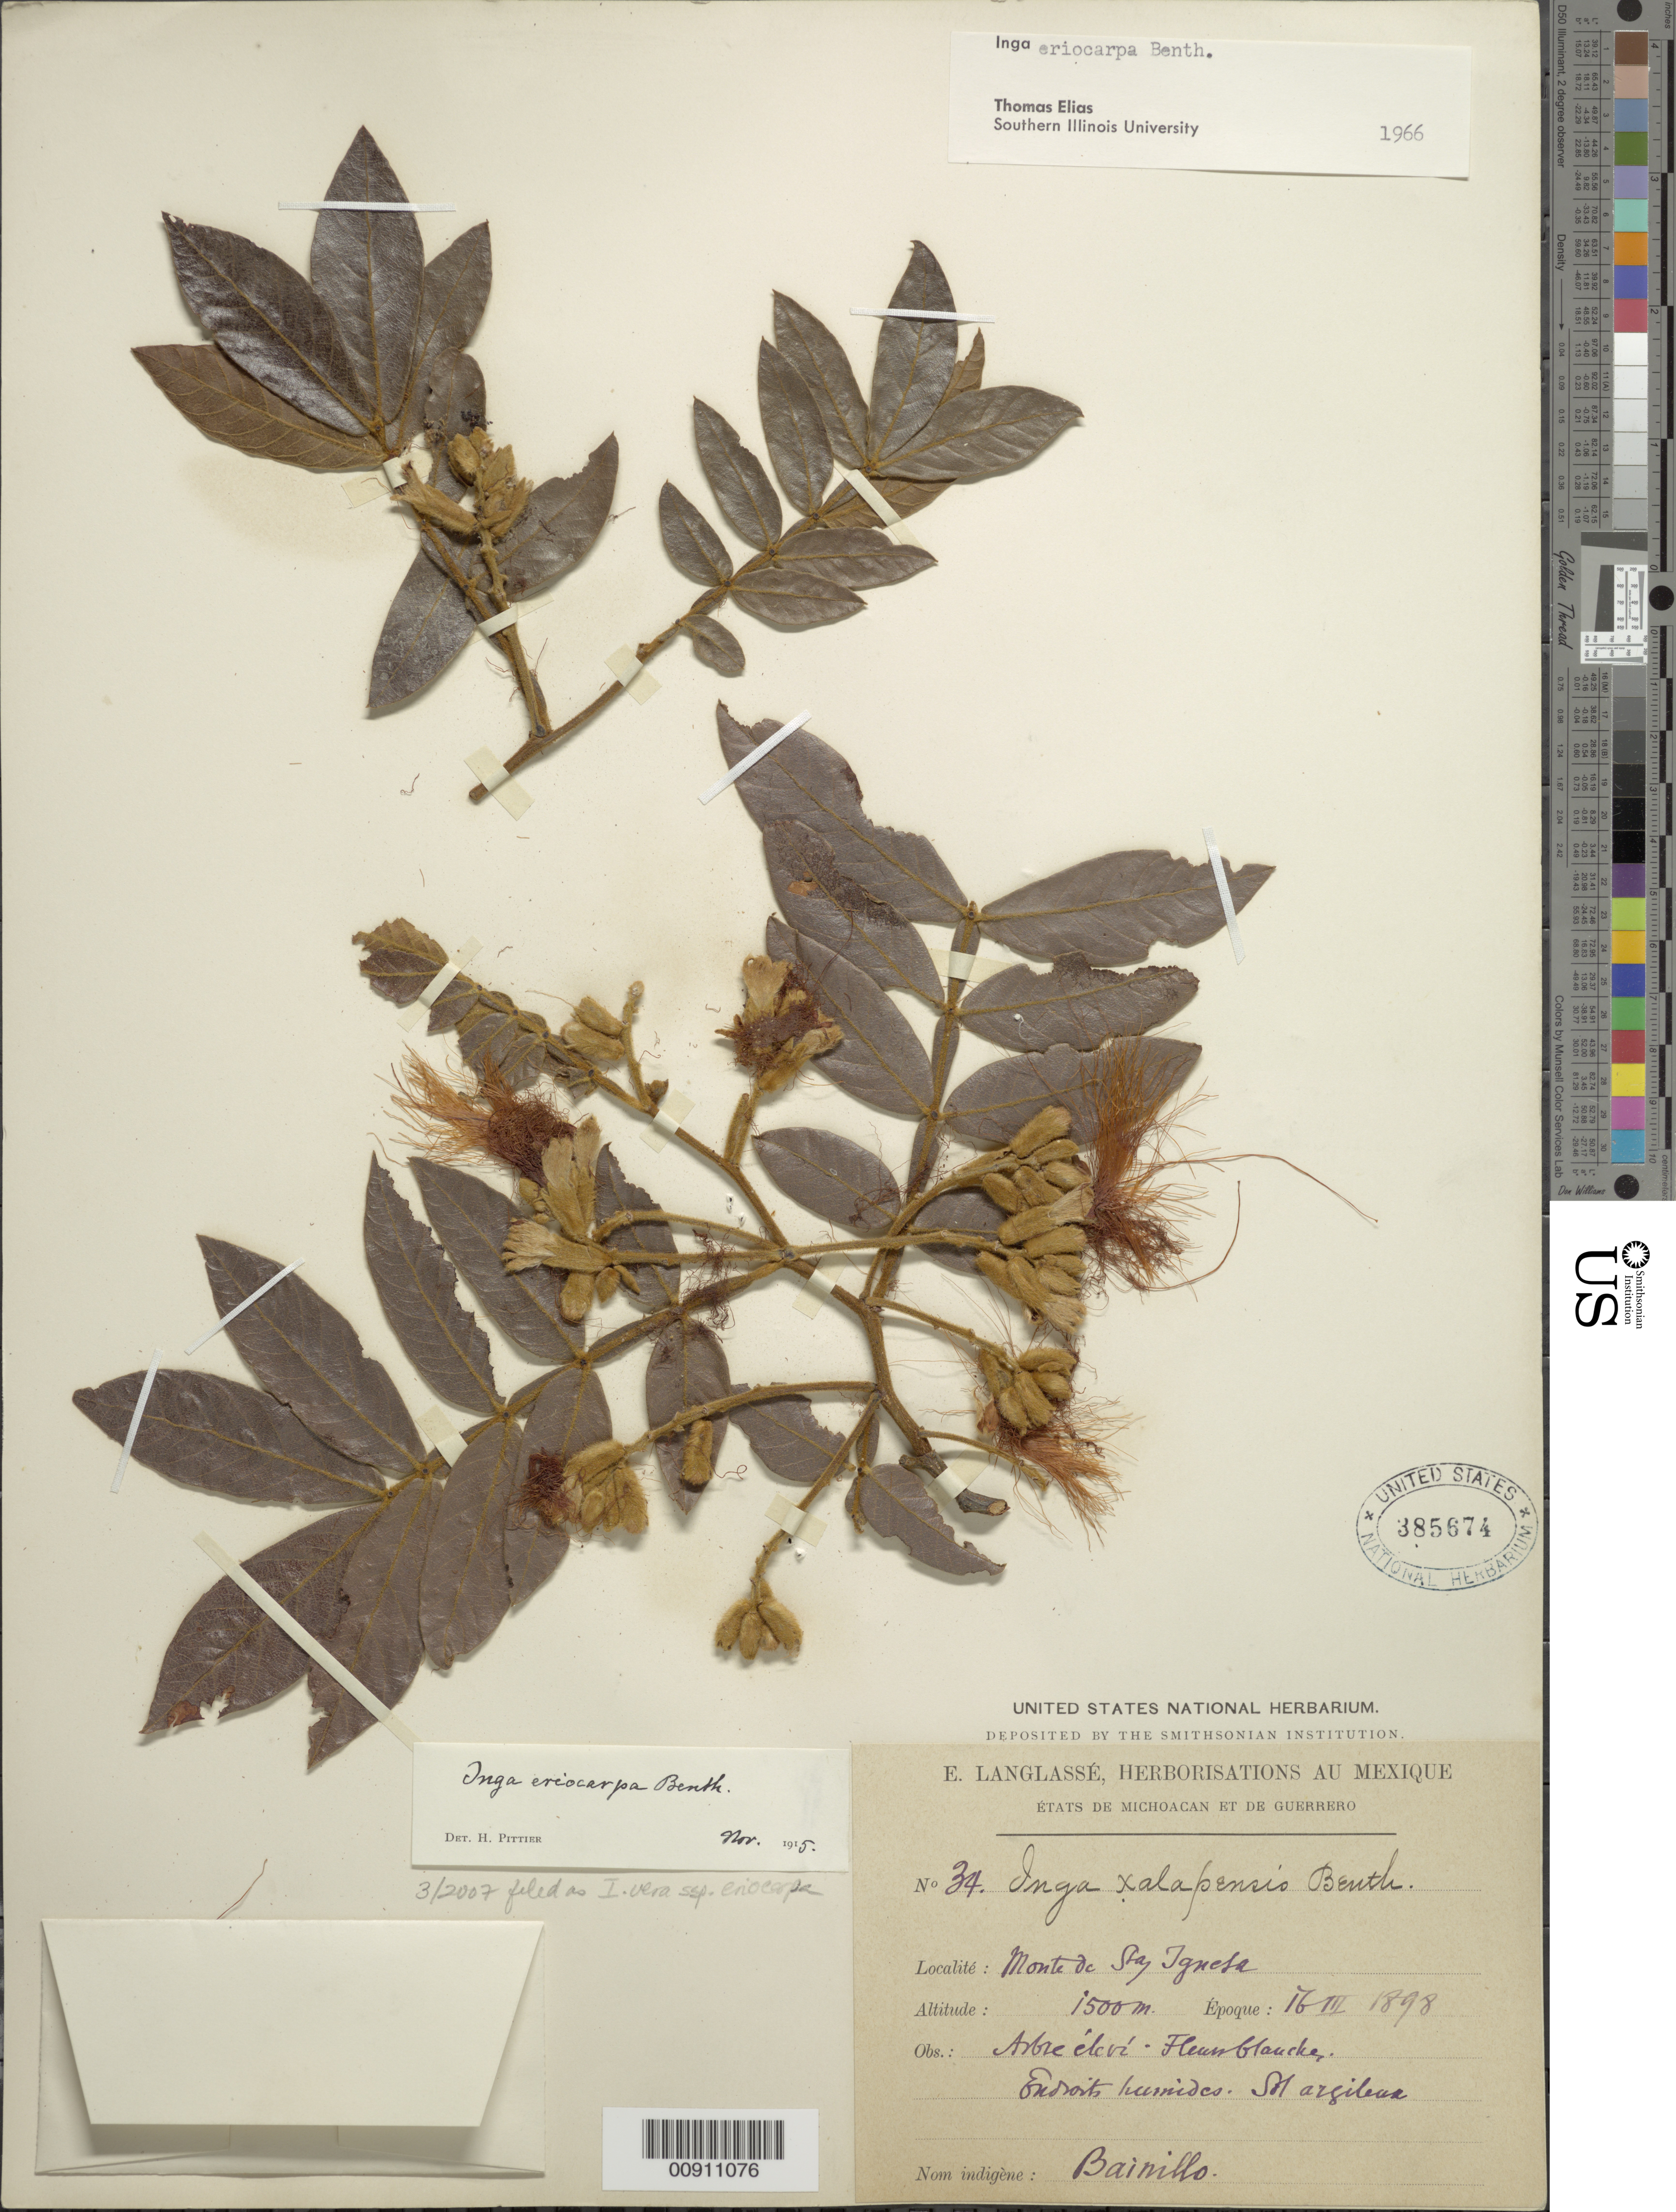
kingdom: Plantae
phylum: Tracheophyta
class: Magnoliopsida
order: Fabales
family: Fabaceae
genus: Inga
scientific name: Inga vera subsp. eriocarpa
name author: (Benth.) J. León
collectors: E. Langlassé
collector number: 34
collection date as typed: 16 Mar 1898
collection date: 1898-03-16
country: Mexico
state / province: Guerrero / Michoacán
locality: Monte Sta. Ignesa, États de Michoacán et de Guerrero.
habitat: Endroits humides. Sol argileux.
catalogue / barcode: US 385674